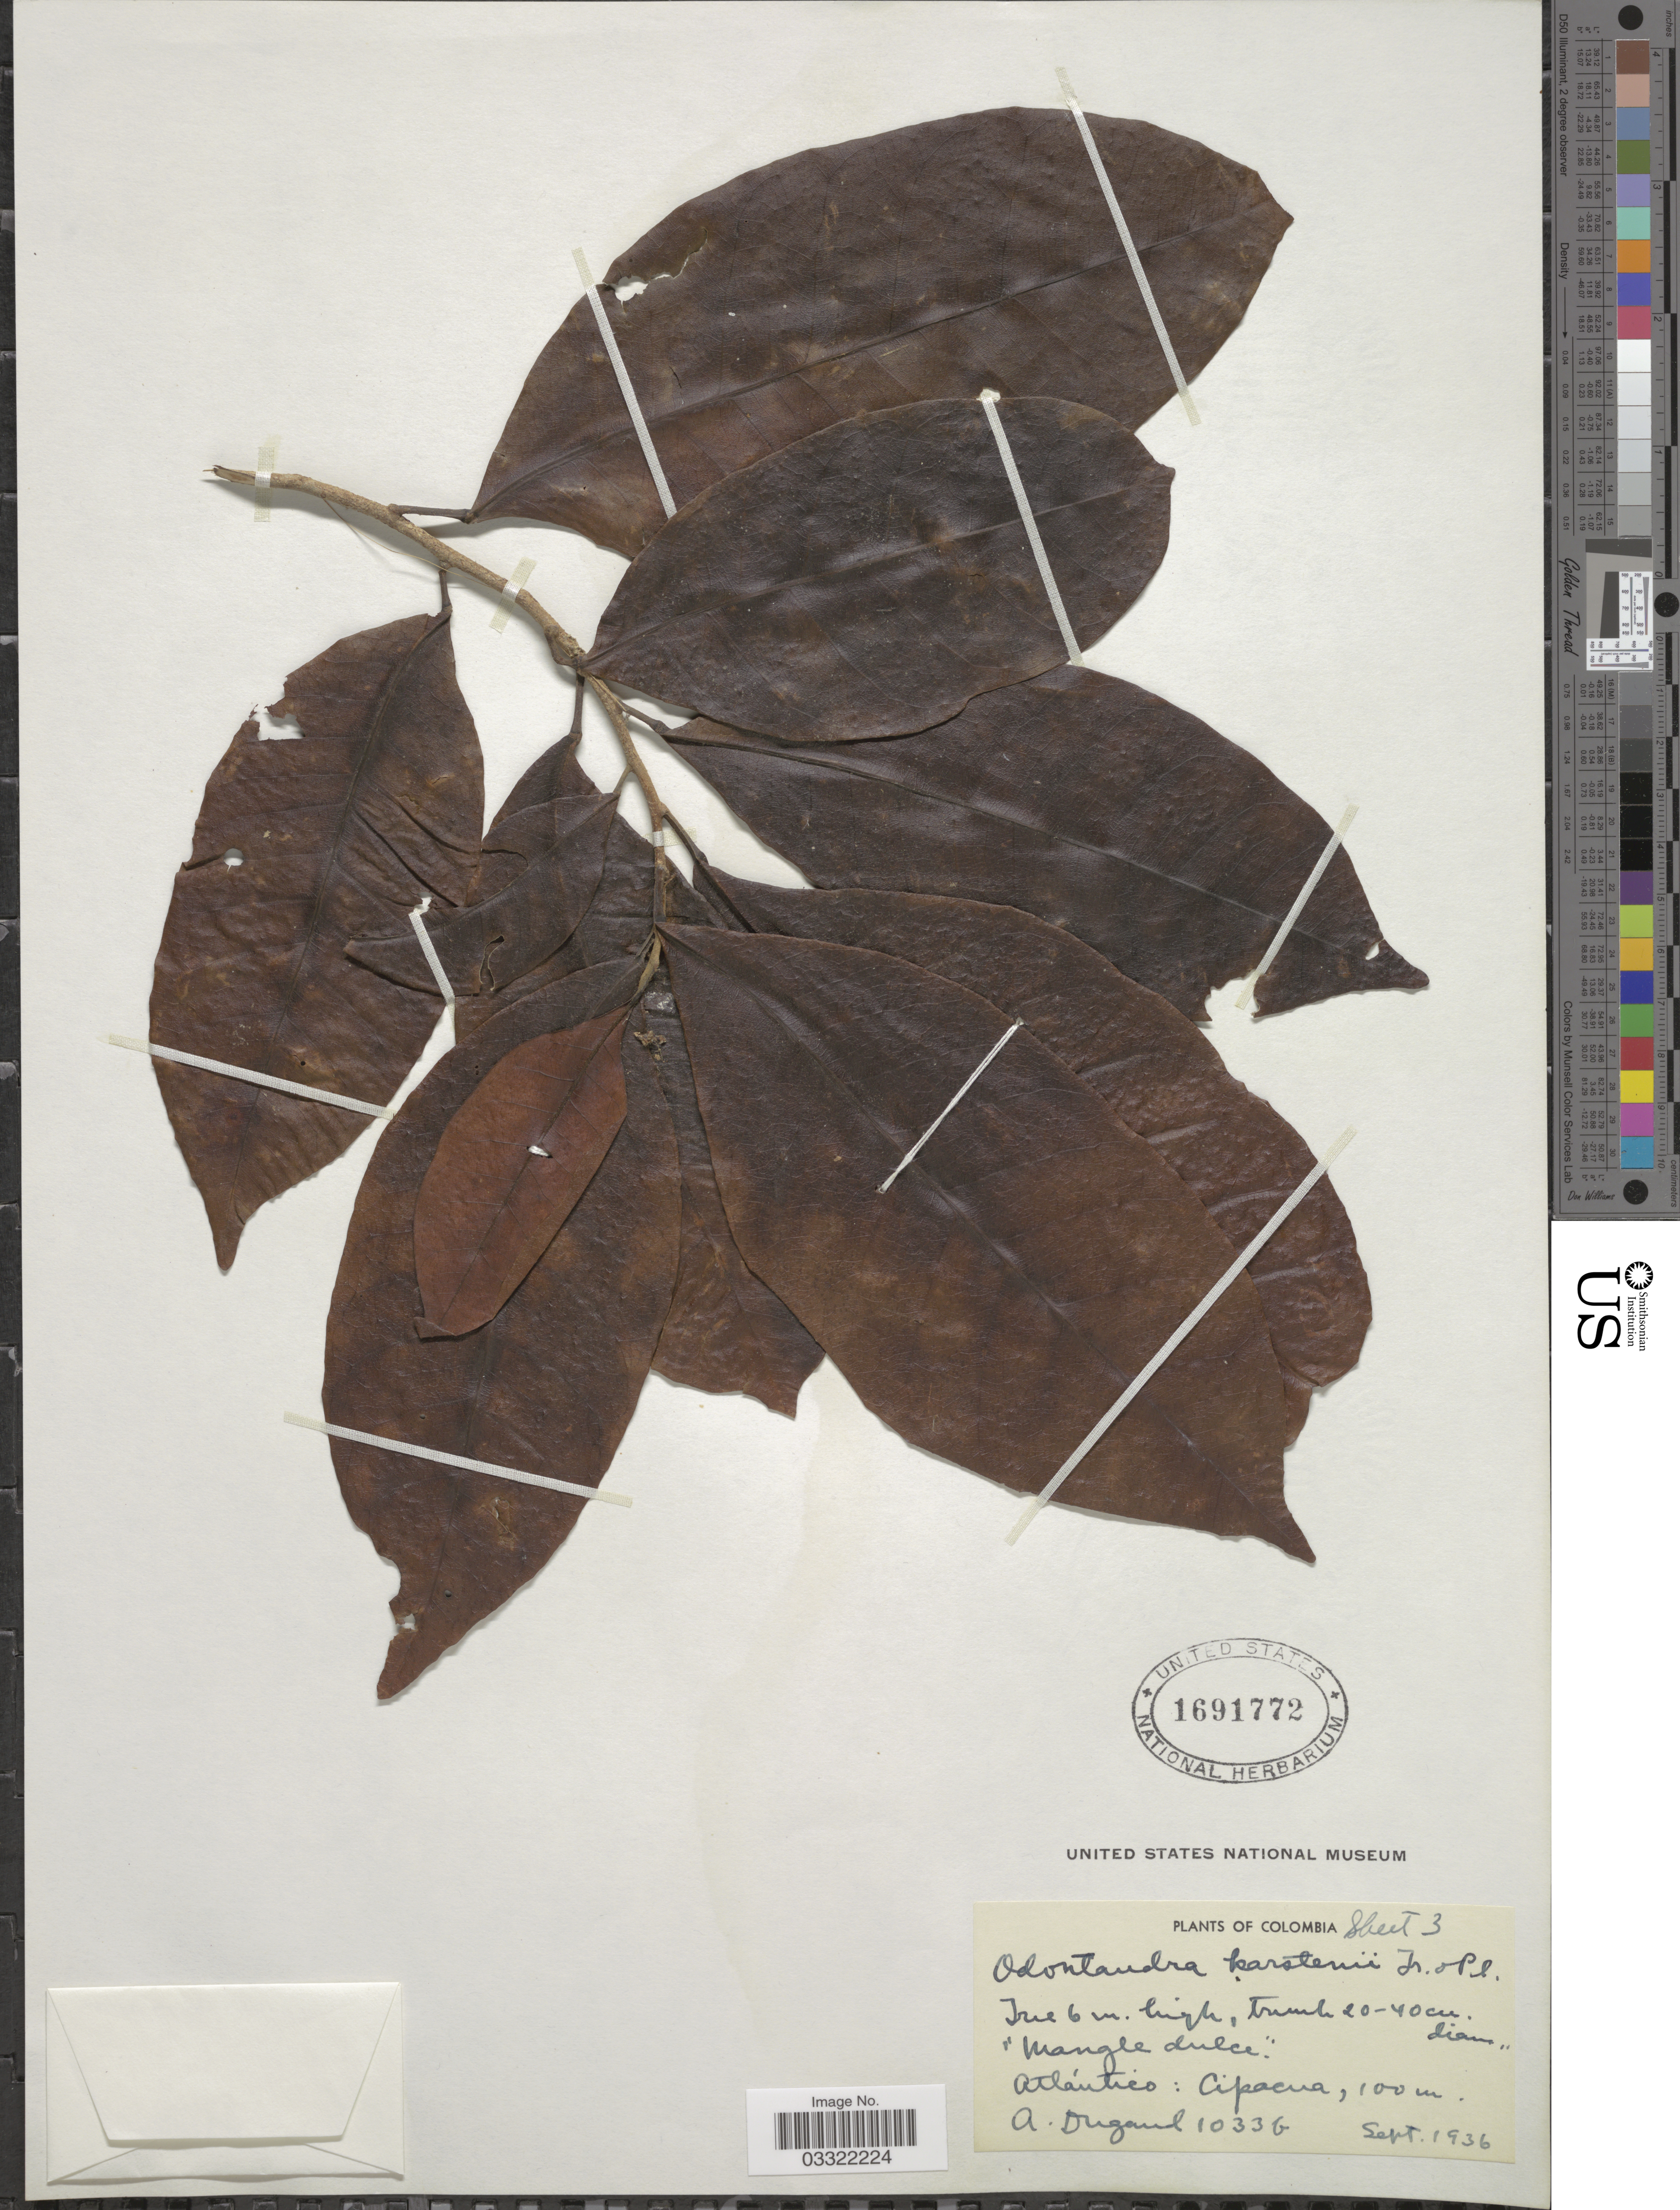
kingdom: Plantae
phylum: Tracheophyta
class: Magnoliopsida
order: Sapindales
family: Meliaceae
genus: Trichilia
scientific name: Trichilia acuminata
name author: (Humb. & Bonpl. ex Schult.) C. DC.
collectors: A. Dugand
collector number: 1033G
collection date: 1936-09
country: Colombia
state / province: Atlántico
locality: Cipacua.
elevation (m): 100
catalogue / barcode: US 1691772